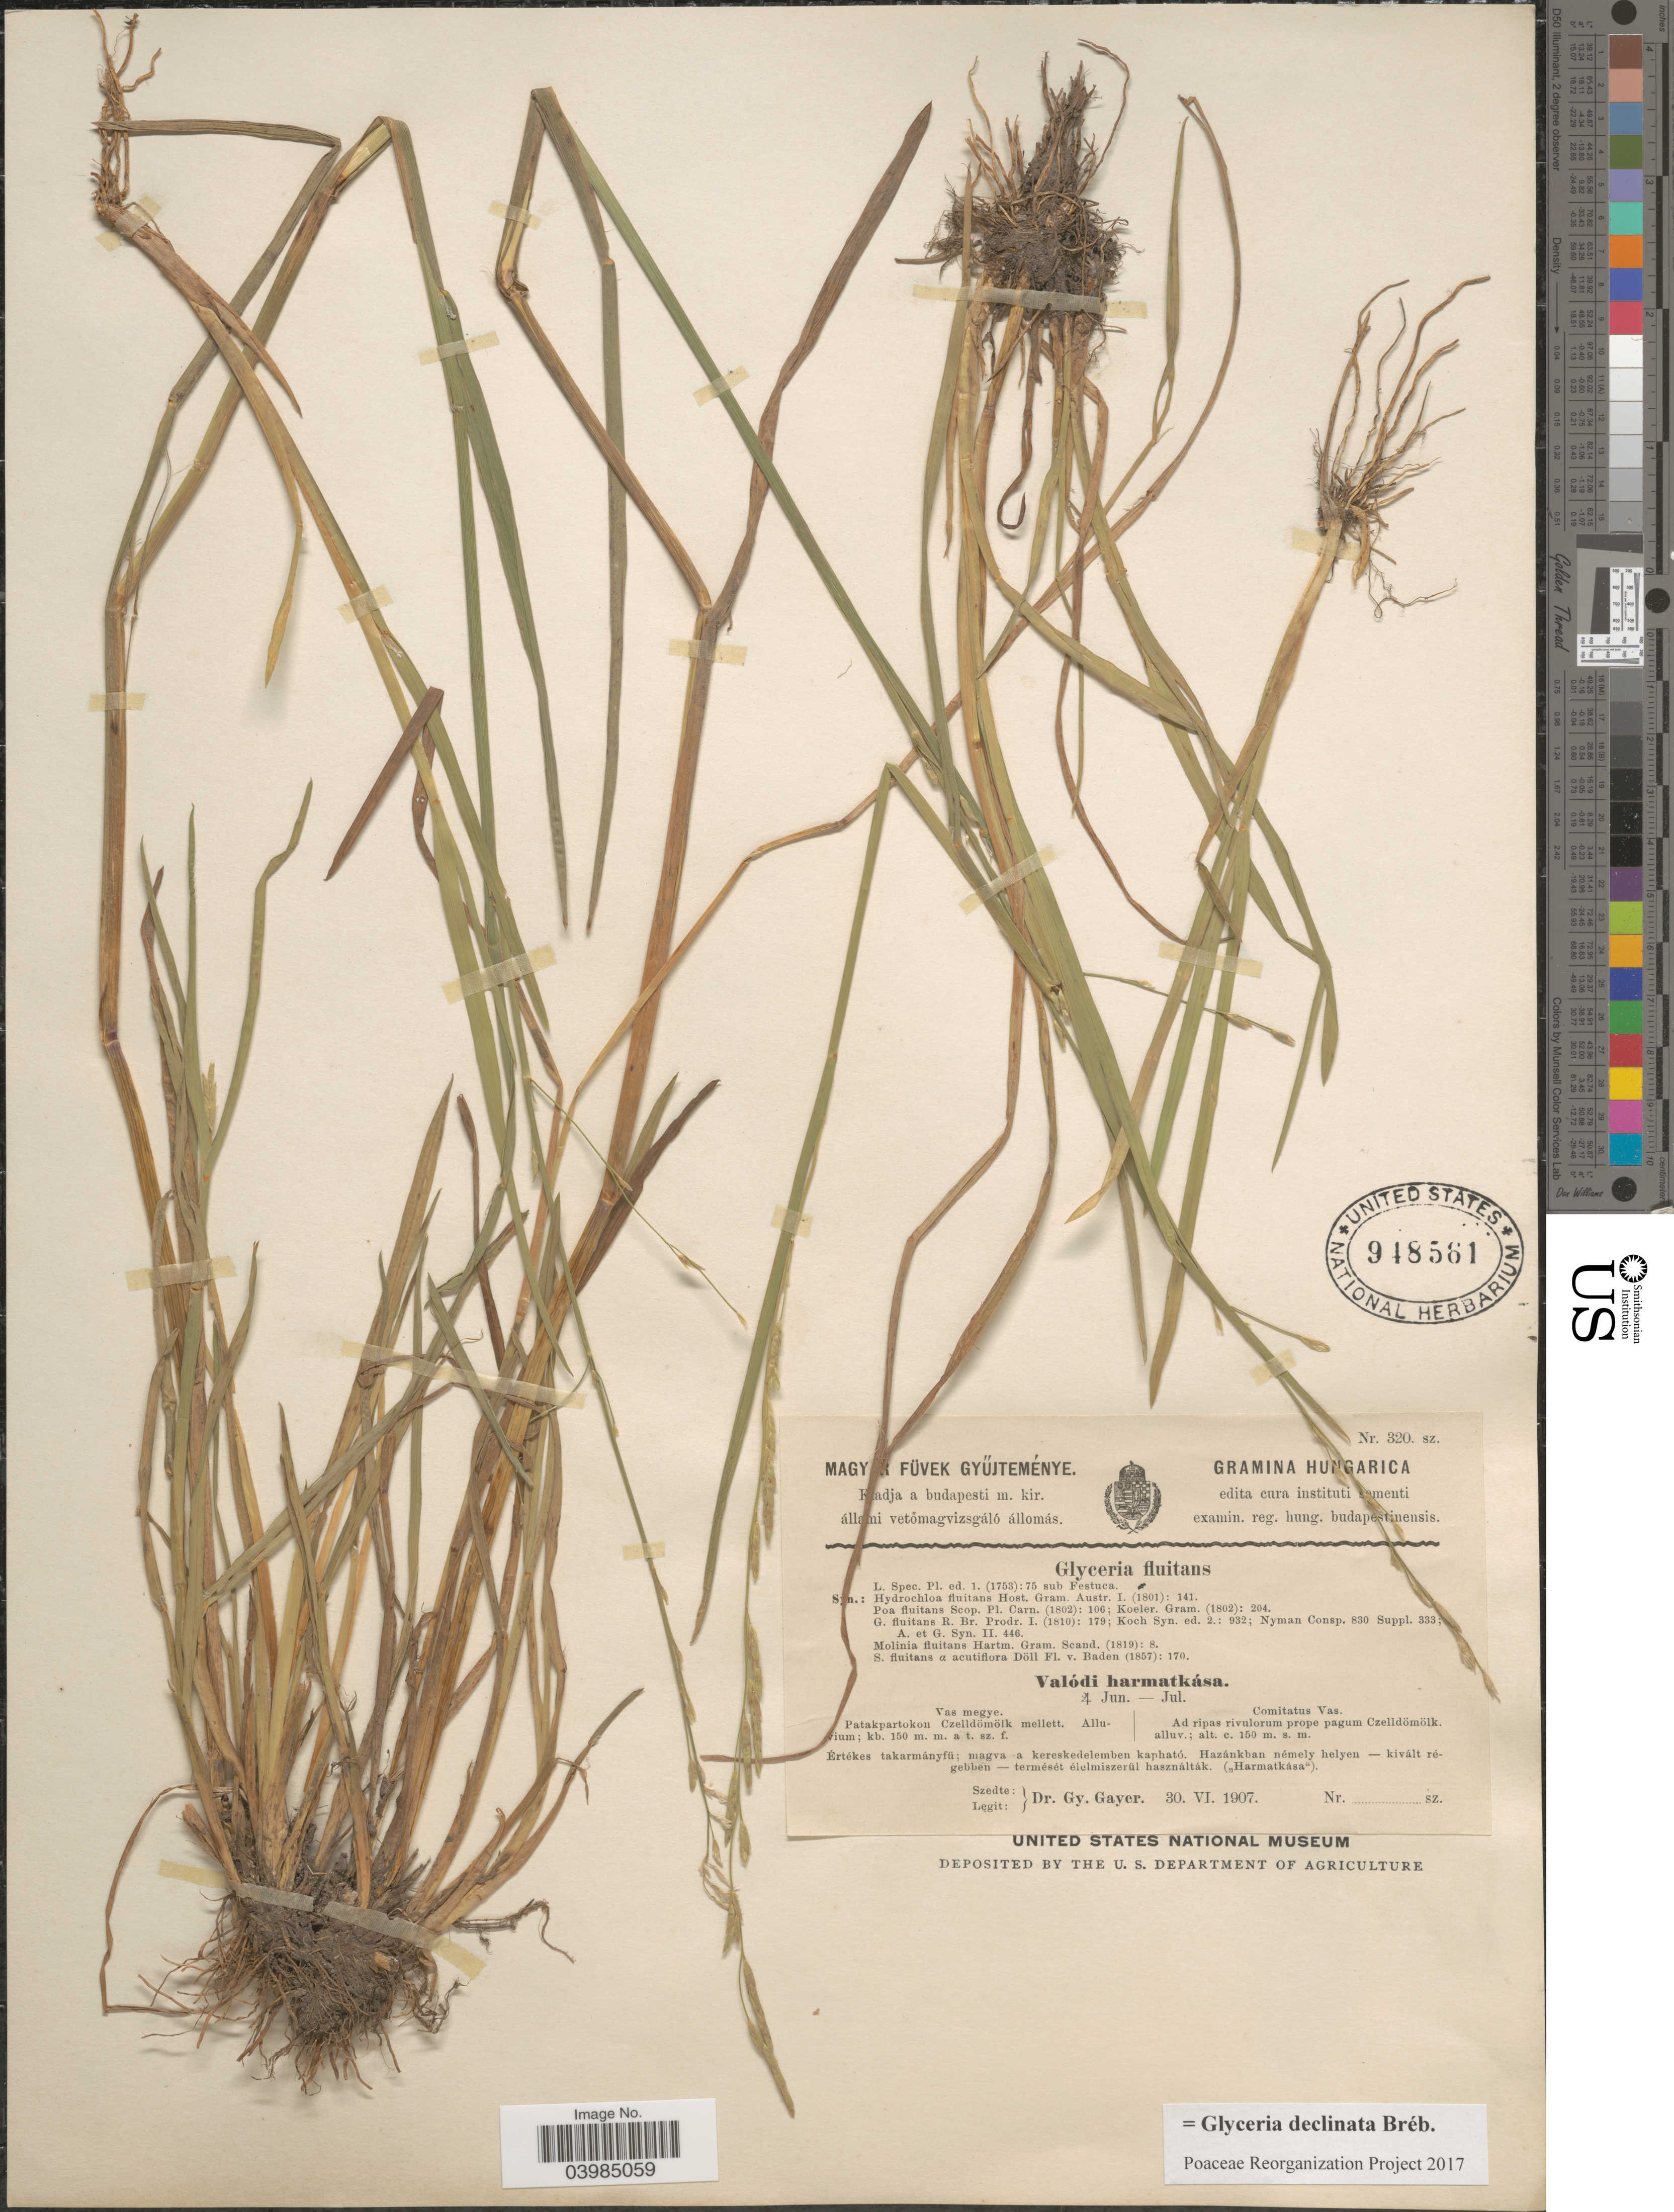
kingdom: Plantae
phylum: Tracheophyta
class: Liliopsida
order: Poales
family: Poaceae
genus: Glyceria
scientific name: Glyceria declinata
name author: Bréb.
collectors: G. Gáyer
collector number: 320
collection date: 1907-06-30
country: Hungary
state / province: Vas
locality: Comitatus Vas. Ad ripas rivulorum prope pagum Czelldömolk. alluv.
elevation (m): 150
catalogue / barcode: US 948561